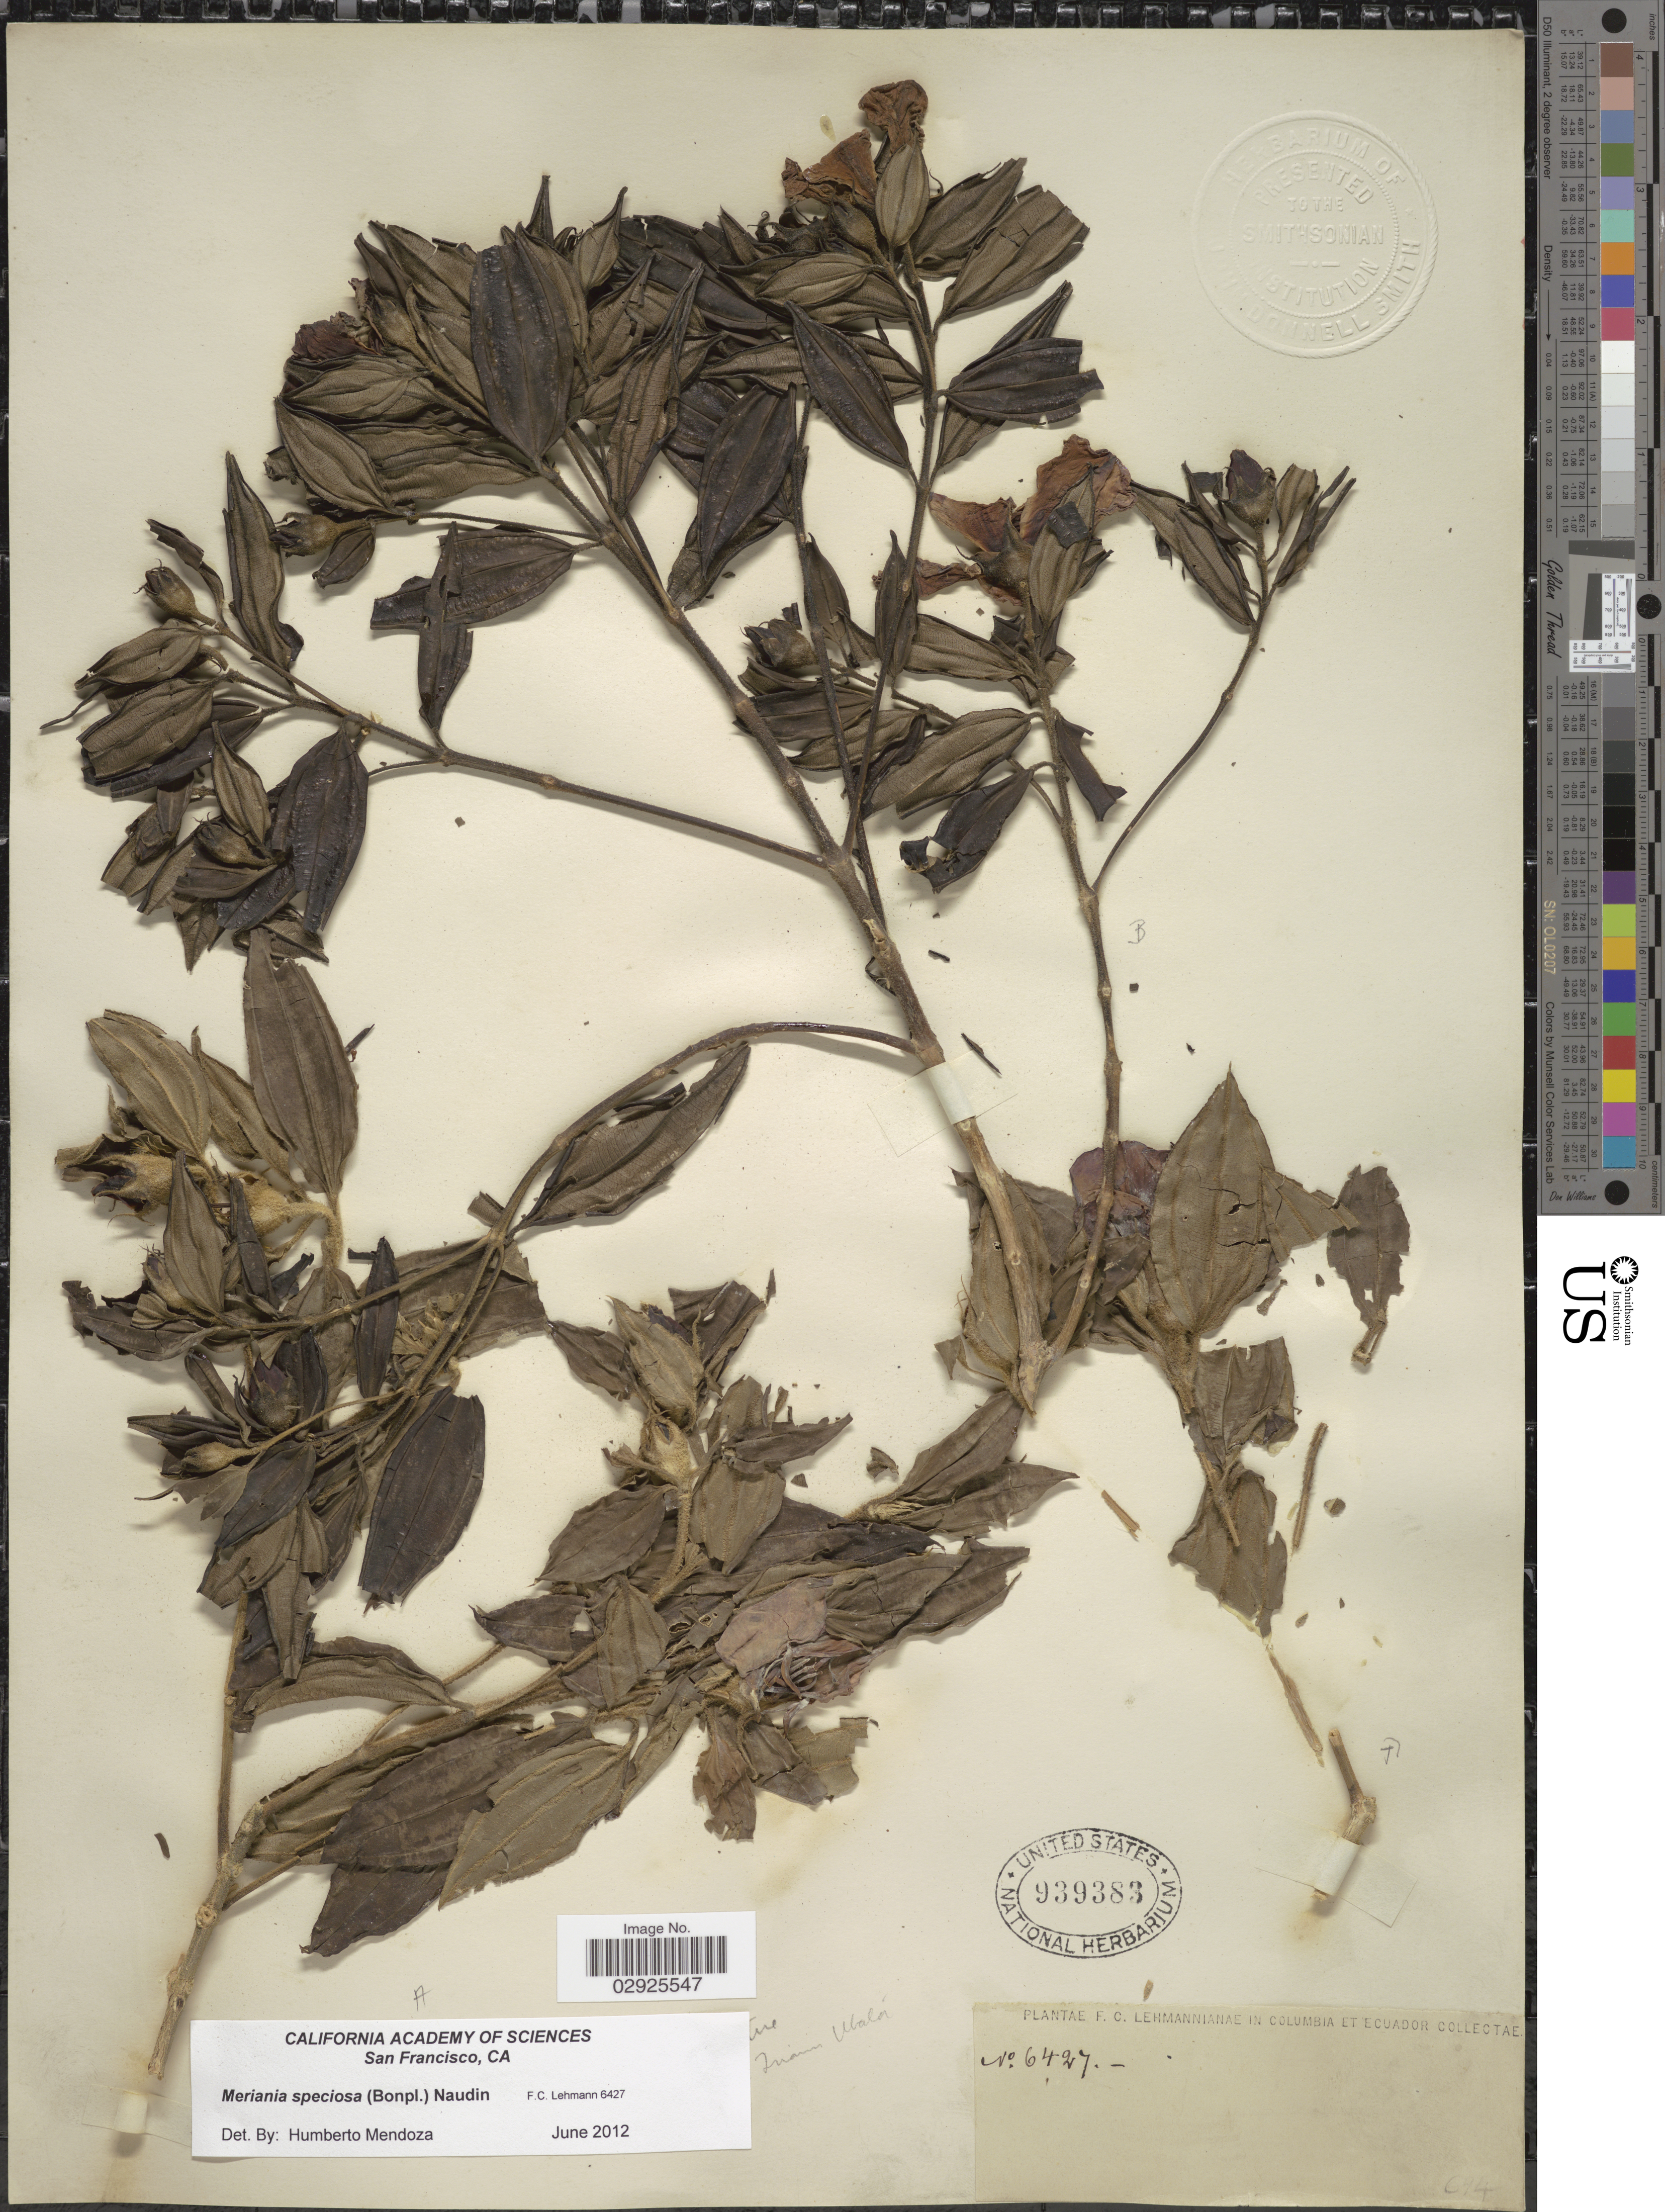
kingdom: Plantae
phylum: Tracheophyta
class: Magnoliopsida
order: Myrtales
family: Melastomataceae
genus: Meriania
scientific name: Meriania speciosa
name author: (Bonpl.) Naudin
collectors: F. C. Lehmann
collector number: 6427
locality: Columbia et Ecuador.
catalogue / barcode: US 939383